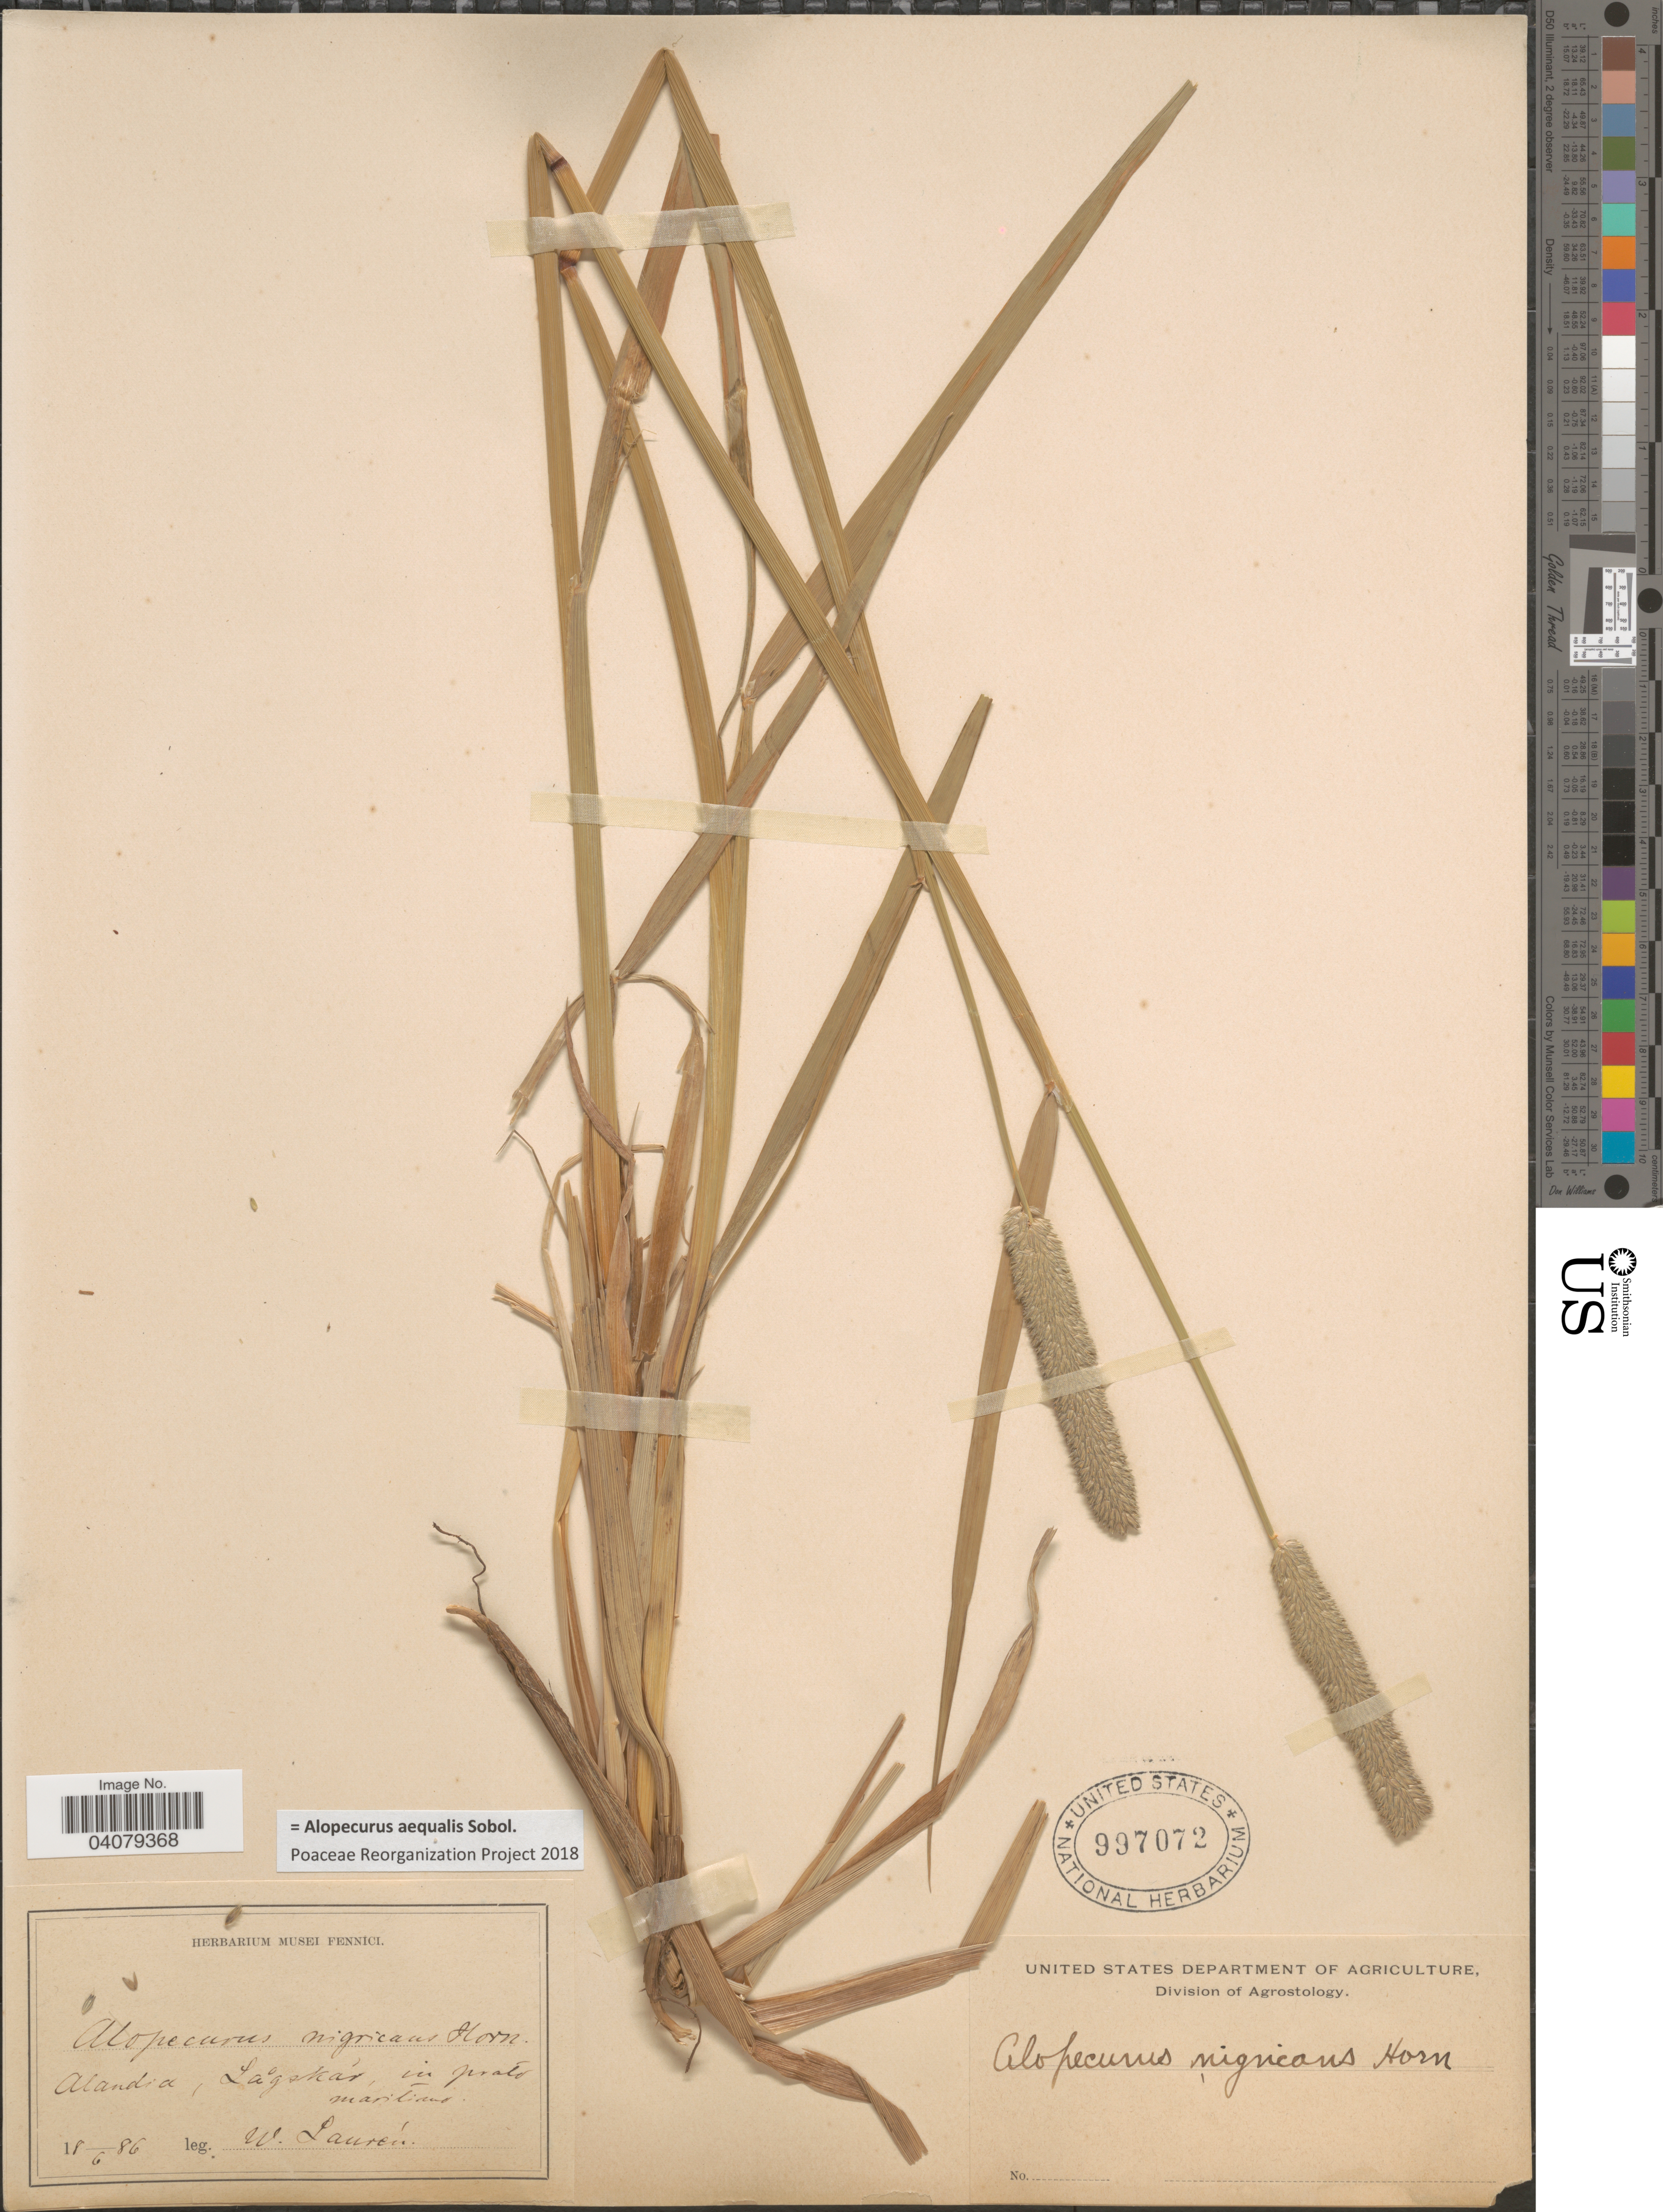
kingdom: Plantae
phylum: Tracheophyta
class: Liliopsida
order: Poales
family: Poaceae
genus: Alopecurus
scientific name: Alopecurus arundinaceus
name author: Poir.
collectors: W. Lauren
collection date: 1886-06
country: Finland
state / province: Ahvenanmaa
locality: Alandia Lågskár, in prato maritimus.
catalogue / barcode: US 997072